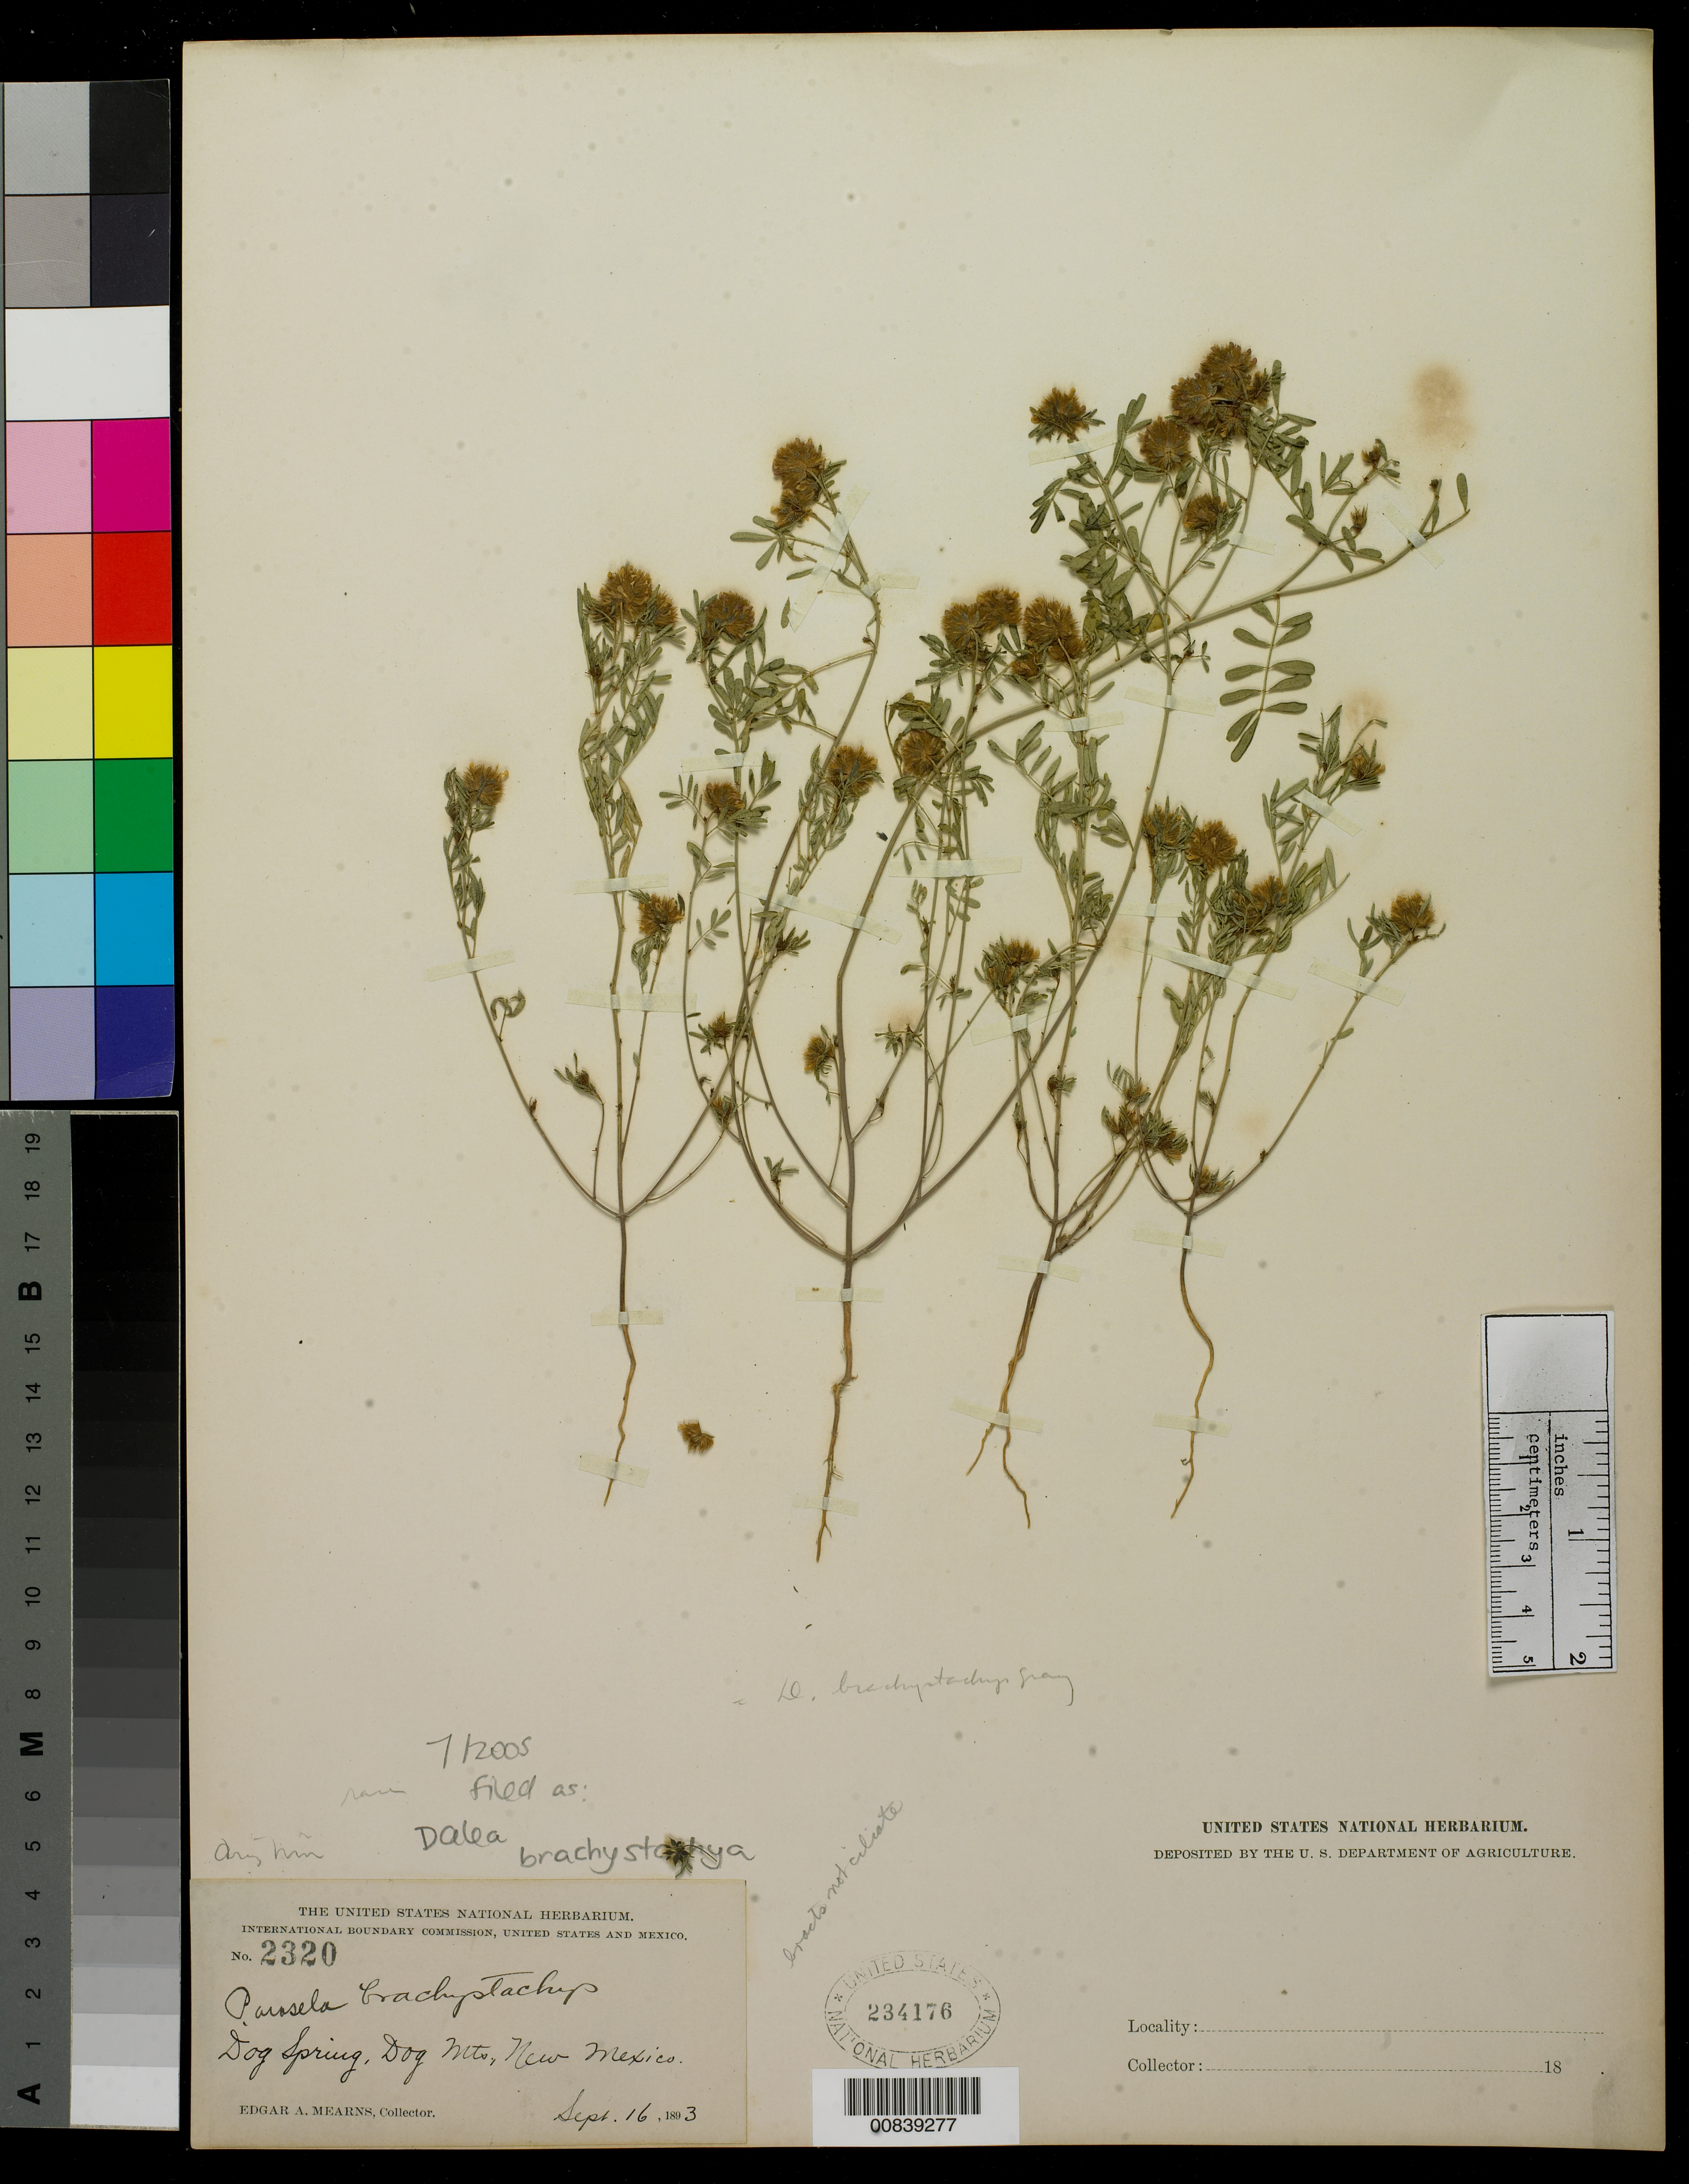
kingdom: Plantae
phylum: Tracheophyta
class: Magnoliopsida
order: Fabales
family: Fabaceae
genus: Dalea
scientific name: Dalea brachystachys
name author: A. Gray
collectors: E. A. Mearns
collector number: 2320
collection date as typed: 16 Sep 1893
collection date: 1893-09-16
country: United States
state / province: New Mexico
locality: Dog Spring, Dog Mts., New Mexico.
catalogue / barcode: US 234176